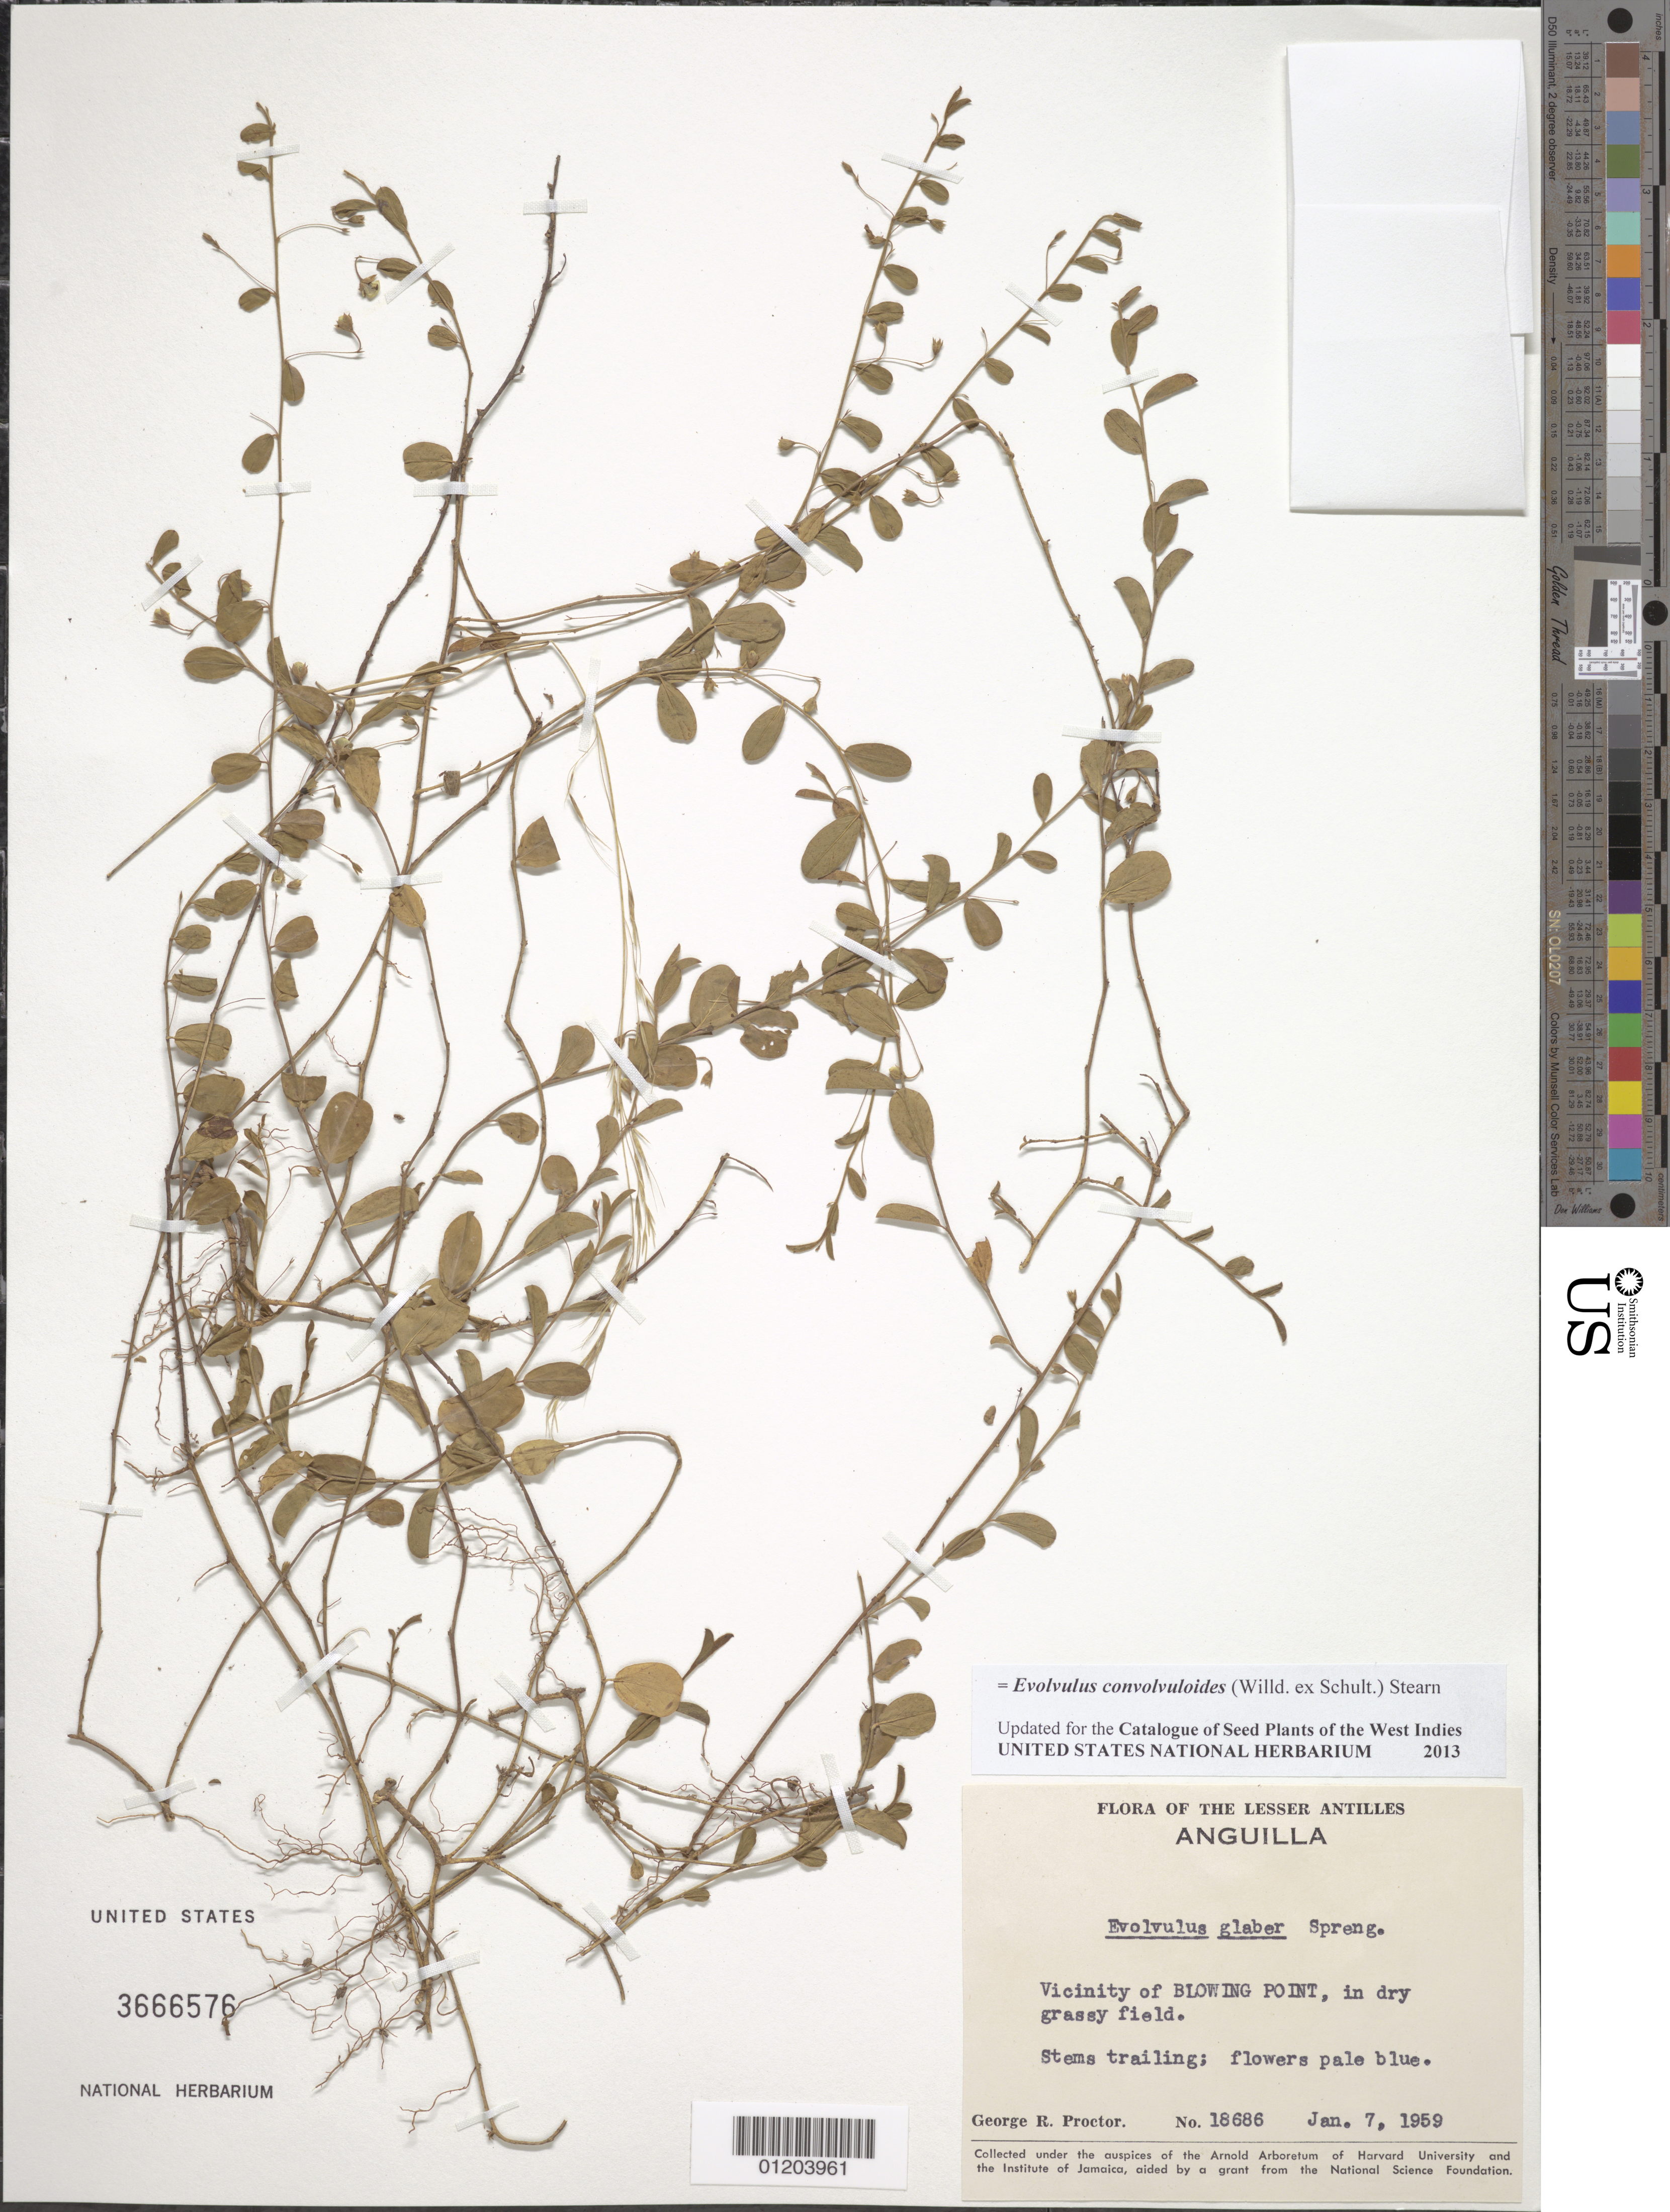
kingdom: Plantae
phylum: Tracheophyta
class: Magnoliopsida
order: Solanales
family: Convolvulaceae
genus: Evolvulus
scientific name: Evolvulus convolvuloides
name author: (Willd. ex Schult.) Stearn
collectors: G. R. Proctor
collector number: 18686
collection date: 1959-01-07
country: Anguilla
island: Anguilla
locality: Blowing Point, vicinity.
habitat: In dry grassy field.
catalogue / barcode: US 3666576